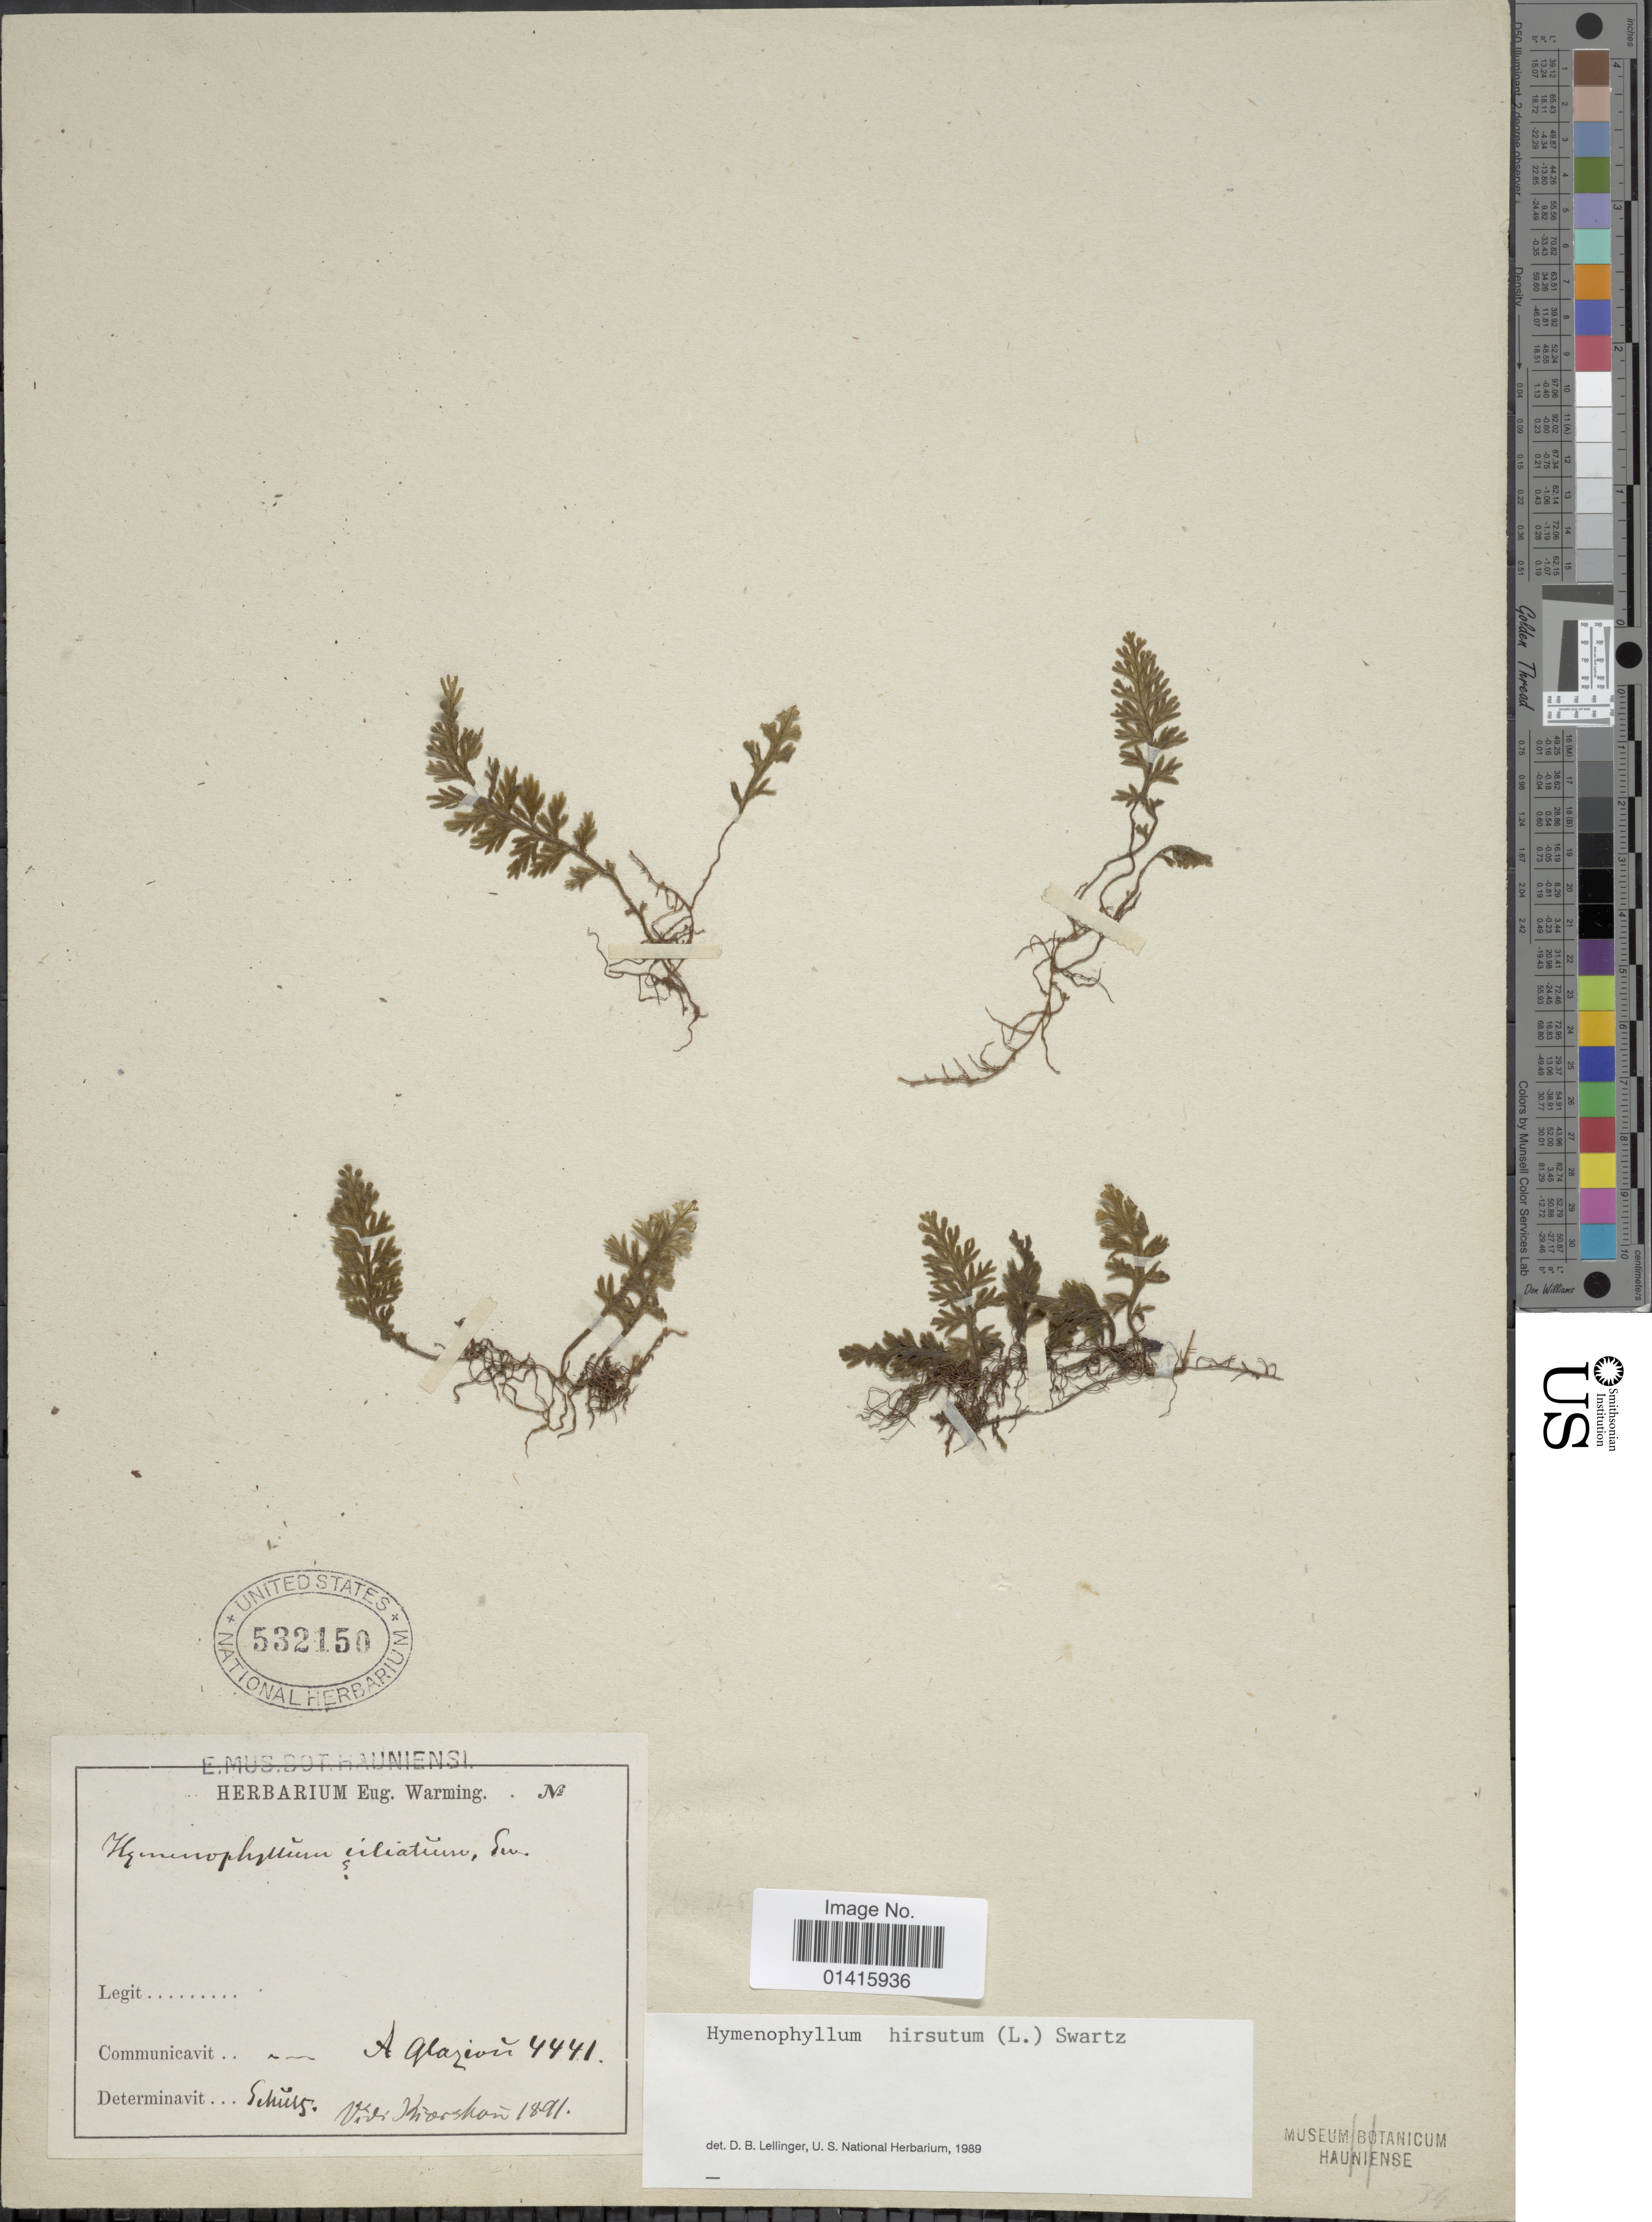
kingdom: Plantae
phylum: Tracheophyta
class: Polypodiopsida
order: Hymenophyllales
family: Hymenophyllaceae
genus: Hymenophyllum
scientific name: Hymenophyllum hirsutum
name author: (L.) Sw.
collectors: ex herb. E. Warming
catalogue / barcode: US 532150